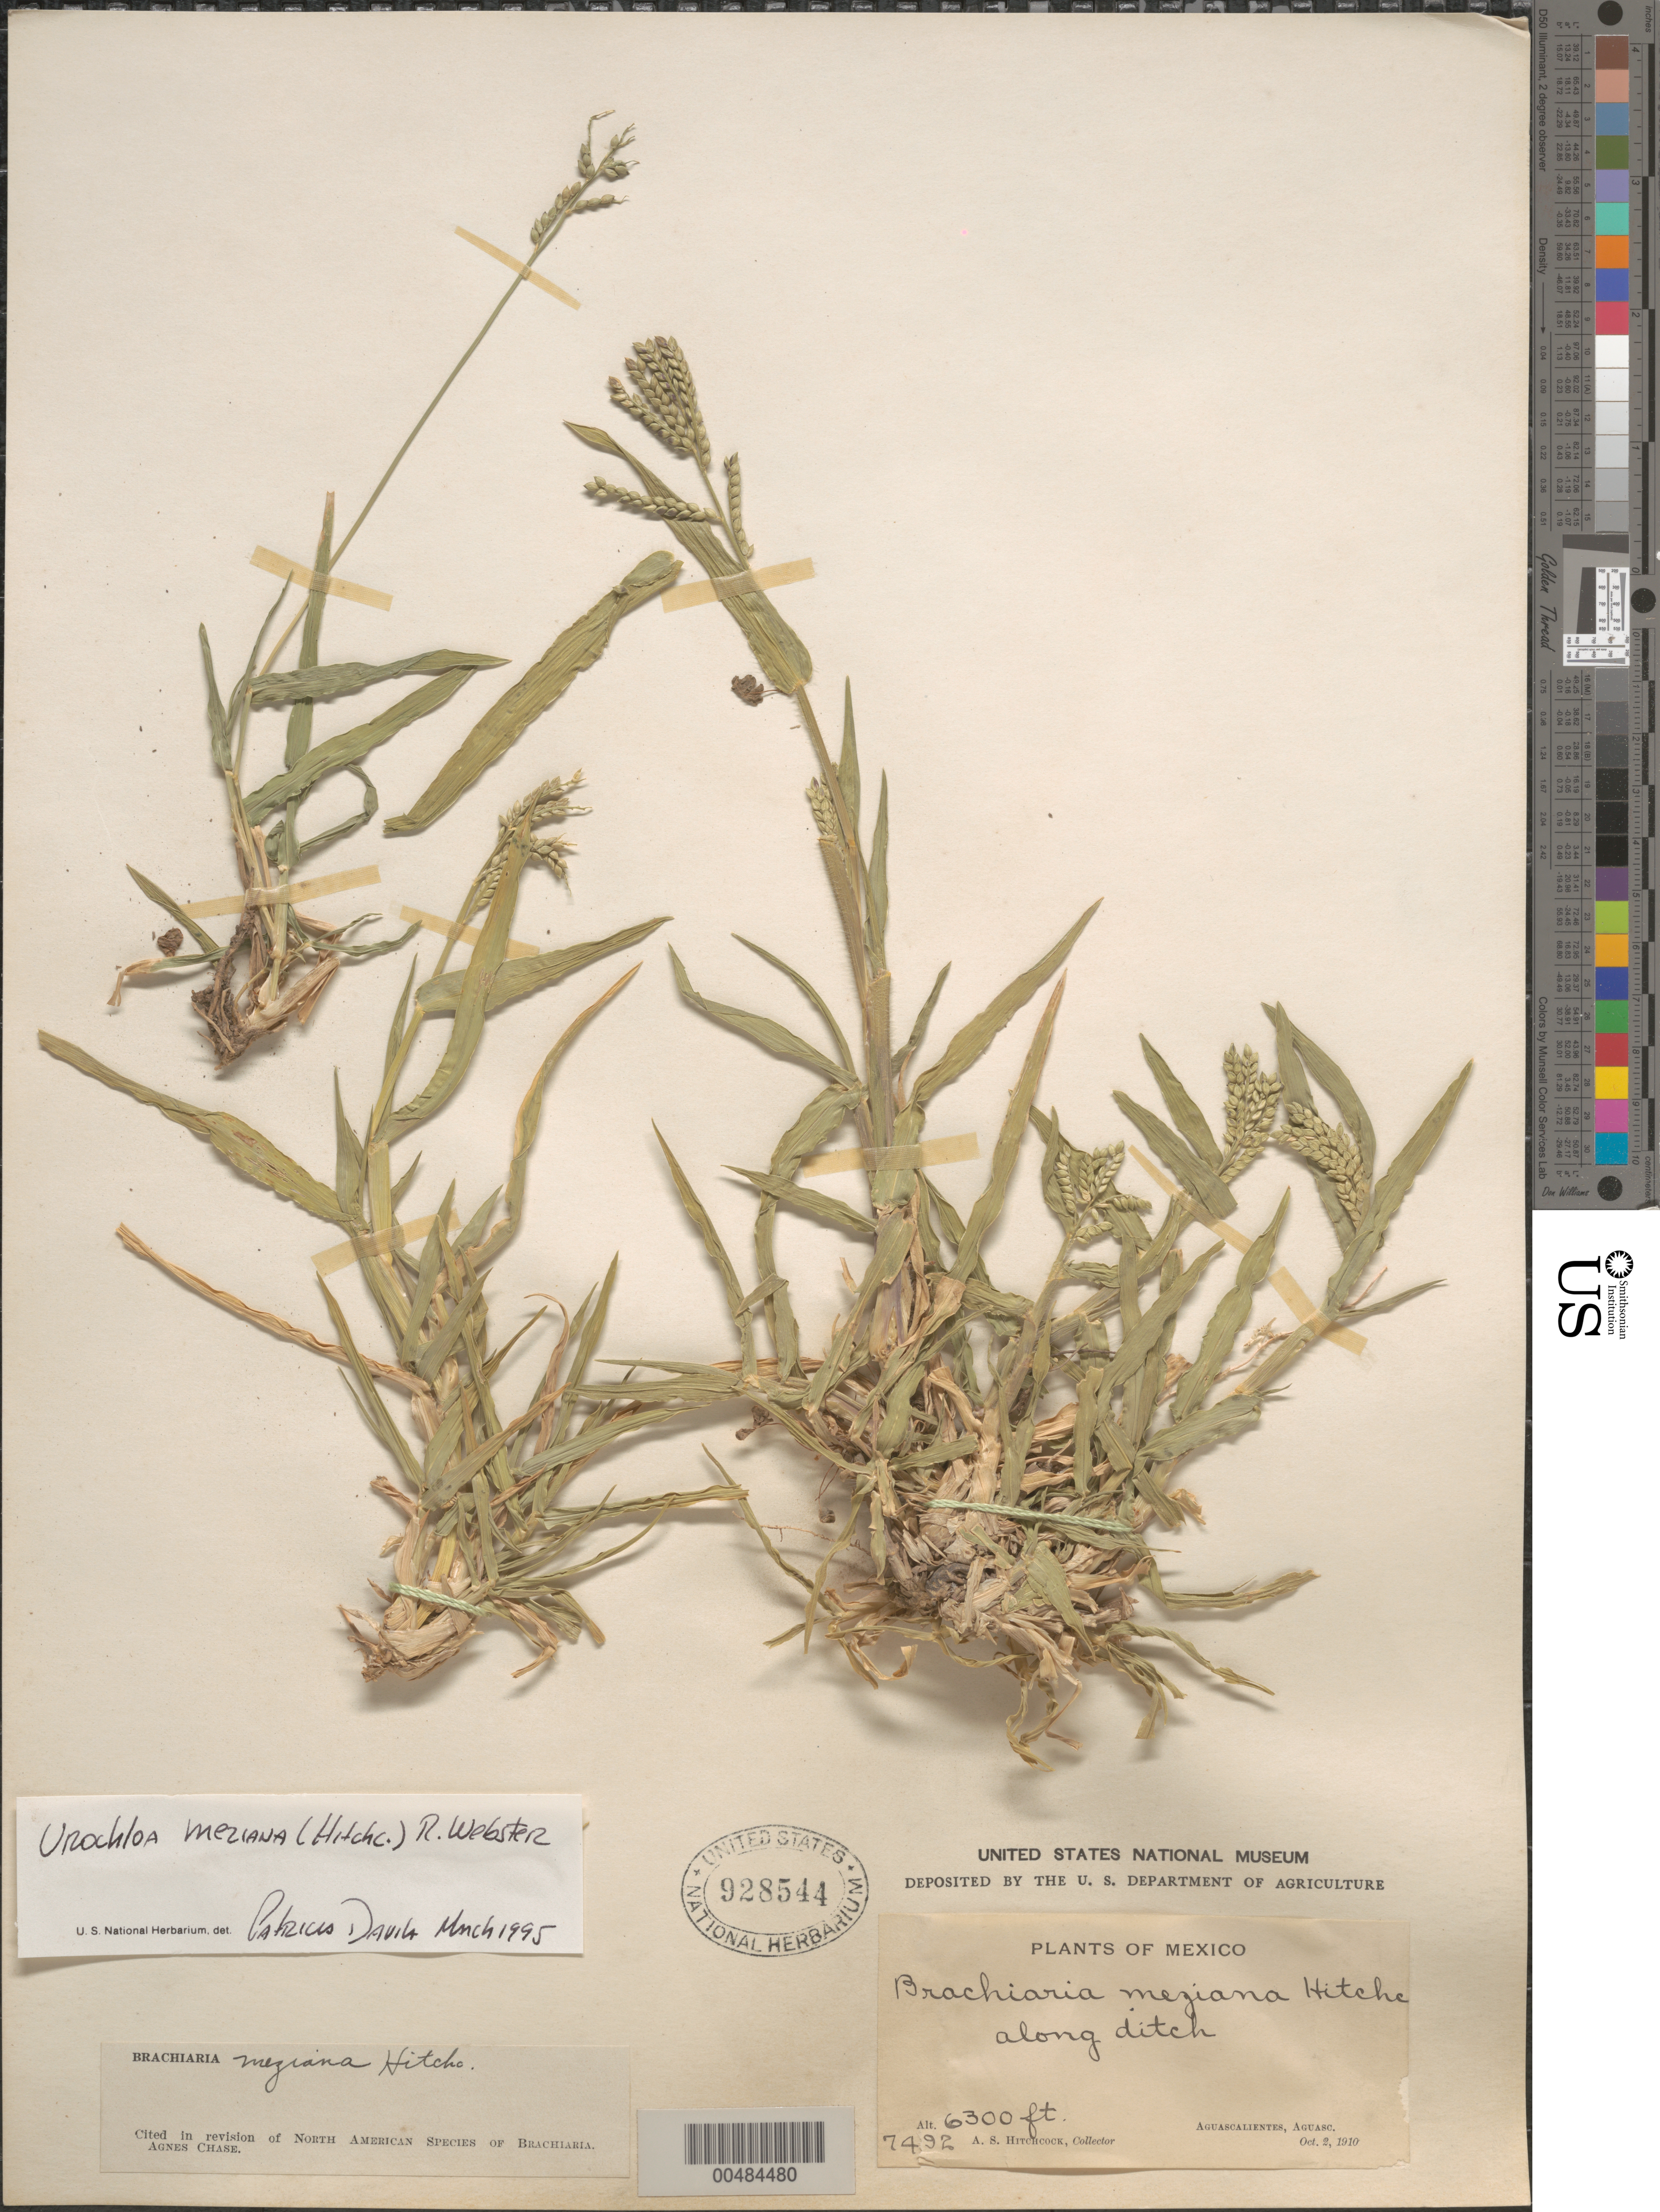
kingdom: Plantae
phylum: Tracheophyta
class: Liliopsida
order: Poales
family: Poaceae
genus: Urochloa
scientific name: Urochloa meziana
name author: (Hitchc.) Morrone & Zuloaga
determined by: Dávila, P. D.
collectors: A. S. Hitchcock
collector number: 7492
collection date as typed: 2 Oct 1910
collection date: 1910-10-02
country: Mexico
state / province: Aguascalientes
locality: Aguascalientes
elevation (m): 1920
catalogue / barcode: US 928544